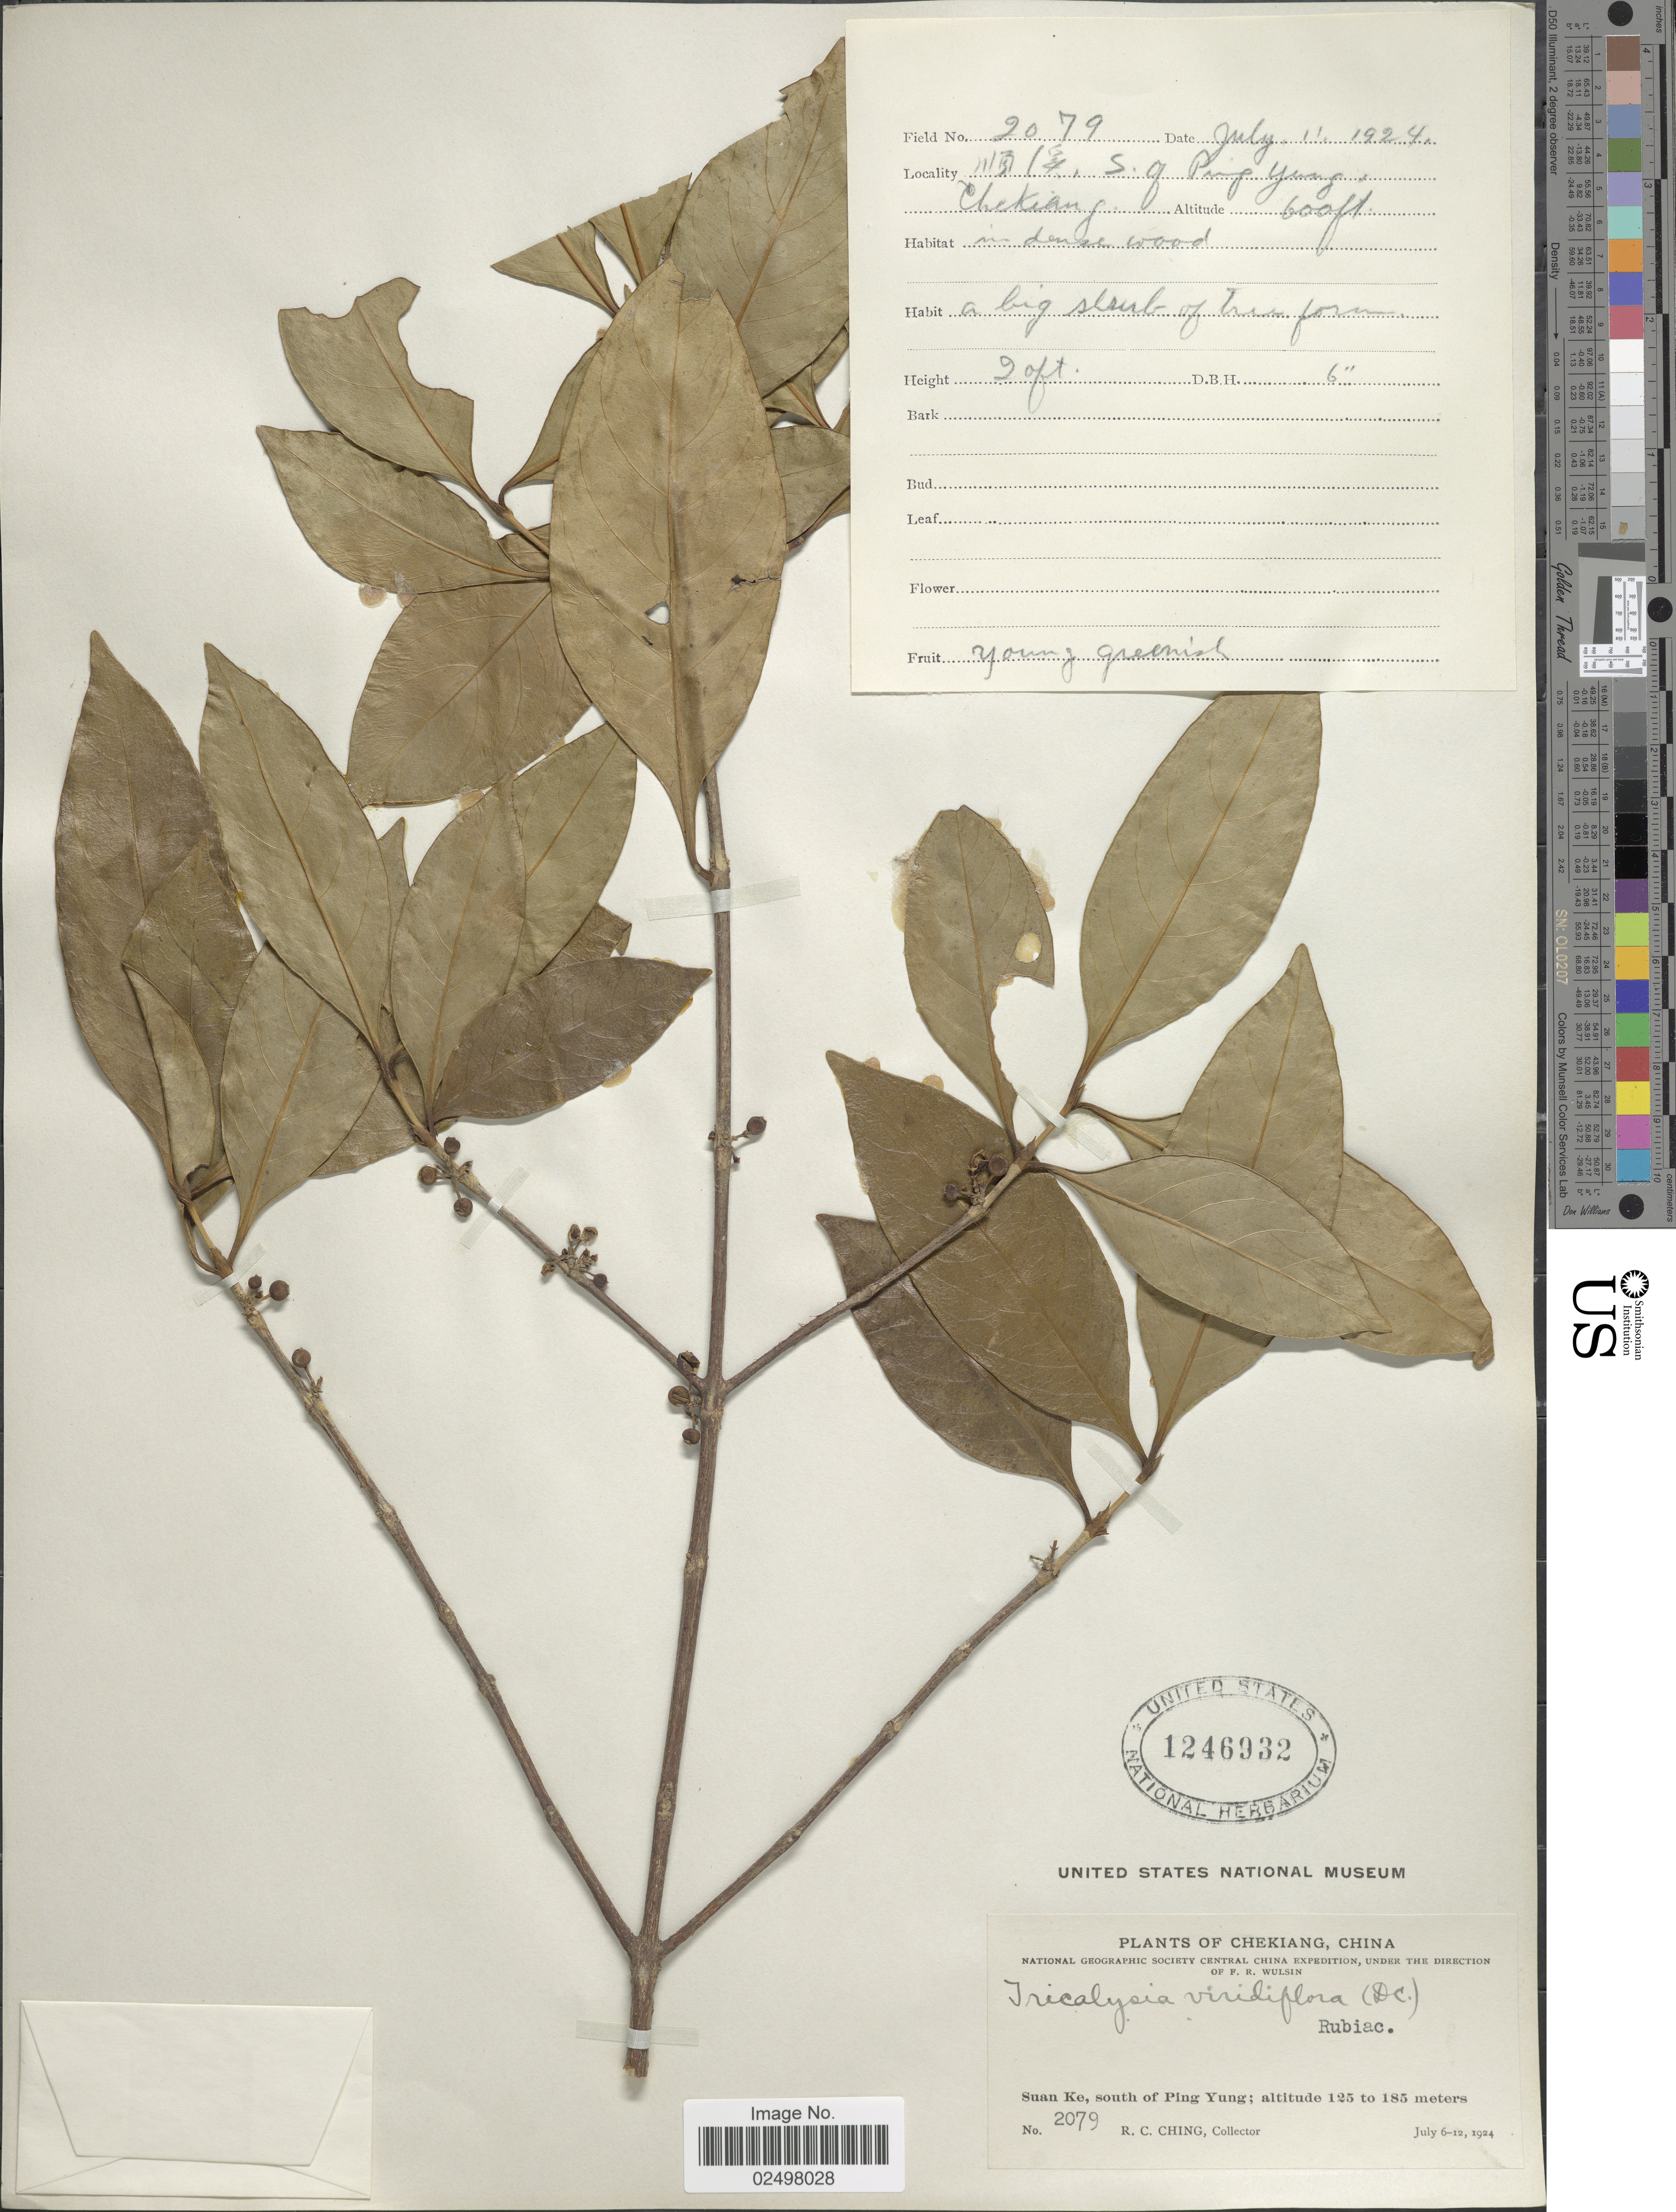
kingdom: Plantae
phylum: Tracheophyta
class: Magnoliopsida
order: Gentianales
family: Rubiaceae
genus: Tricalysia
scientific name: Tricalysia dubia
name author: (Lindl.) Ohwi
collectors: R. C. Ching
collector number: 2079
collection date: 1924-07-11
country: China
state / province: Zhejiang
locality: Chekiang, Suan Ke, south of Ping Yung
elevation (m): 183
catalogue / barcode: US 1246932